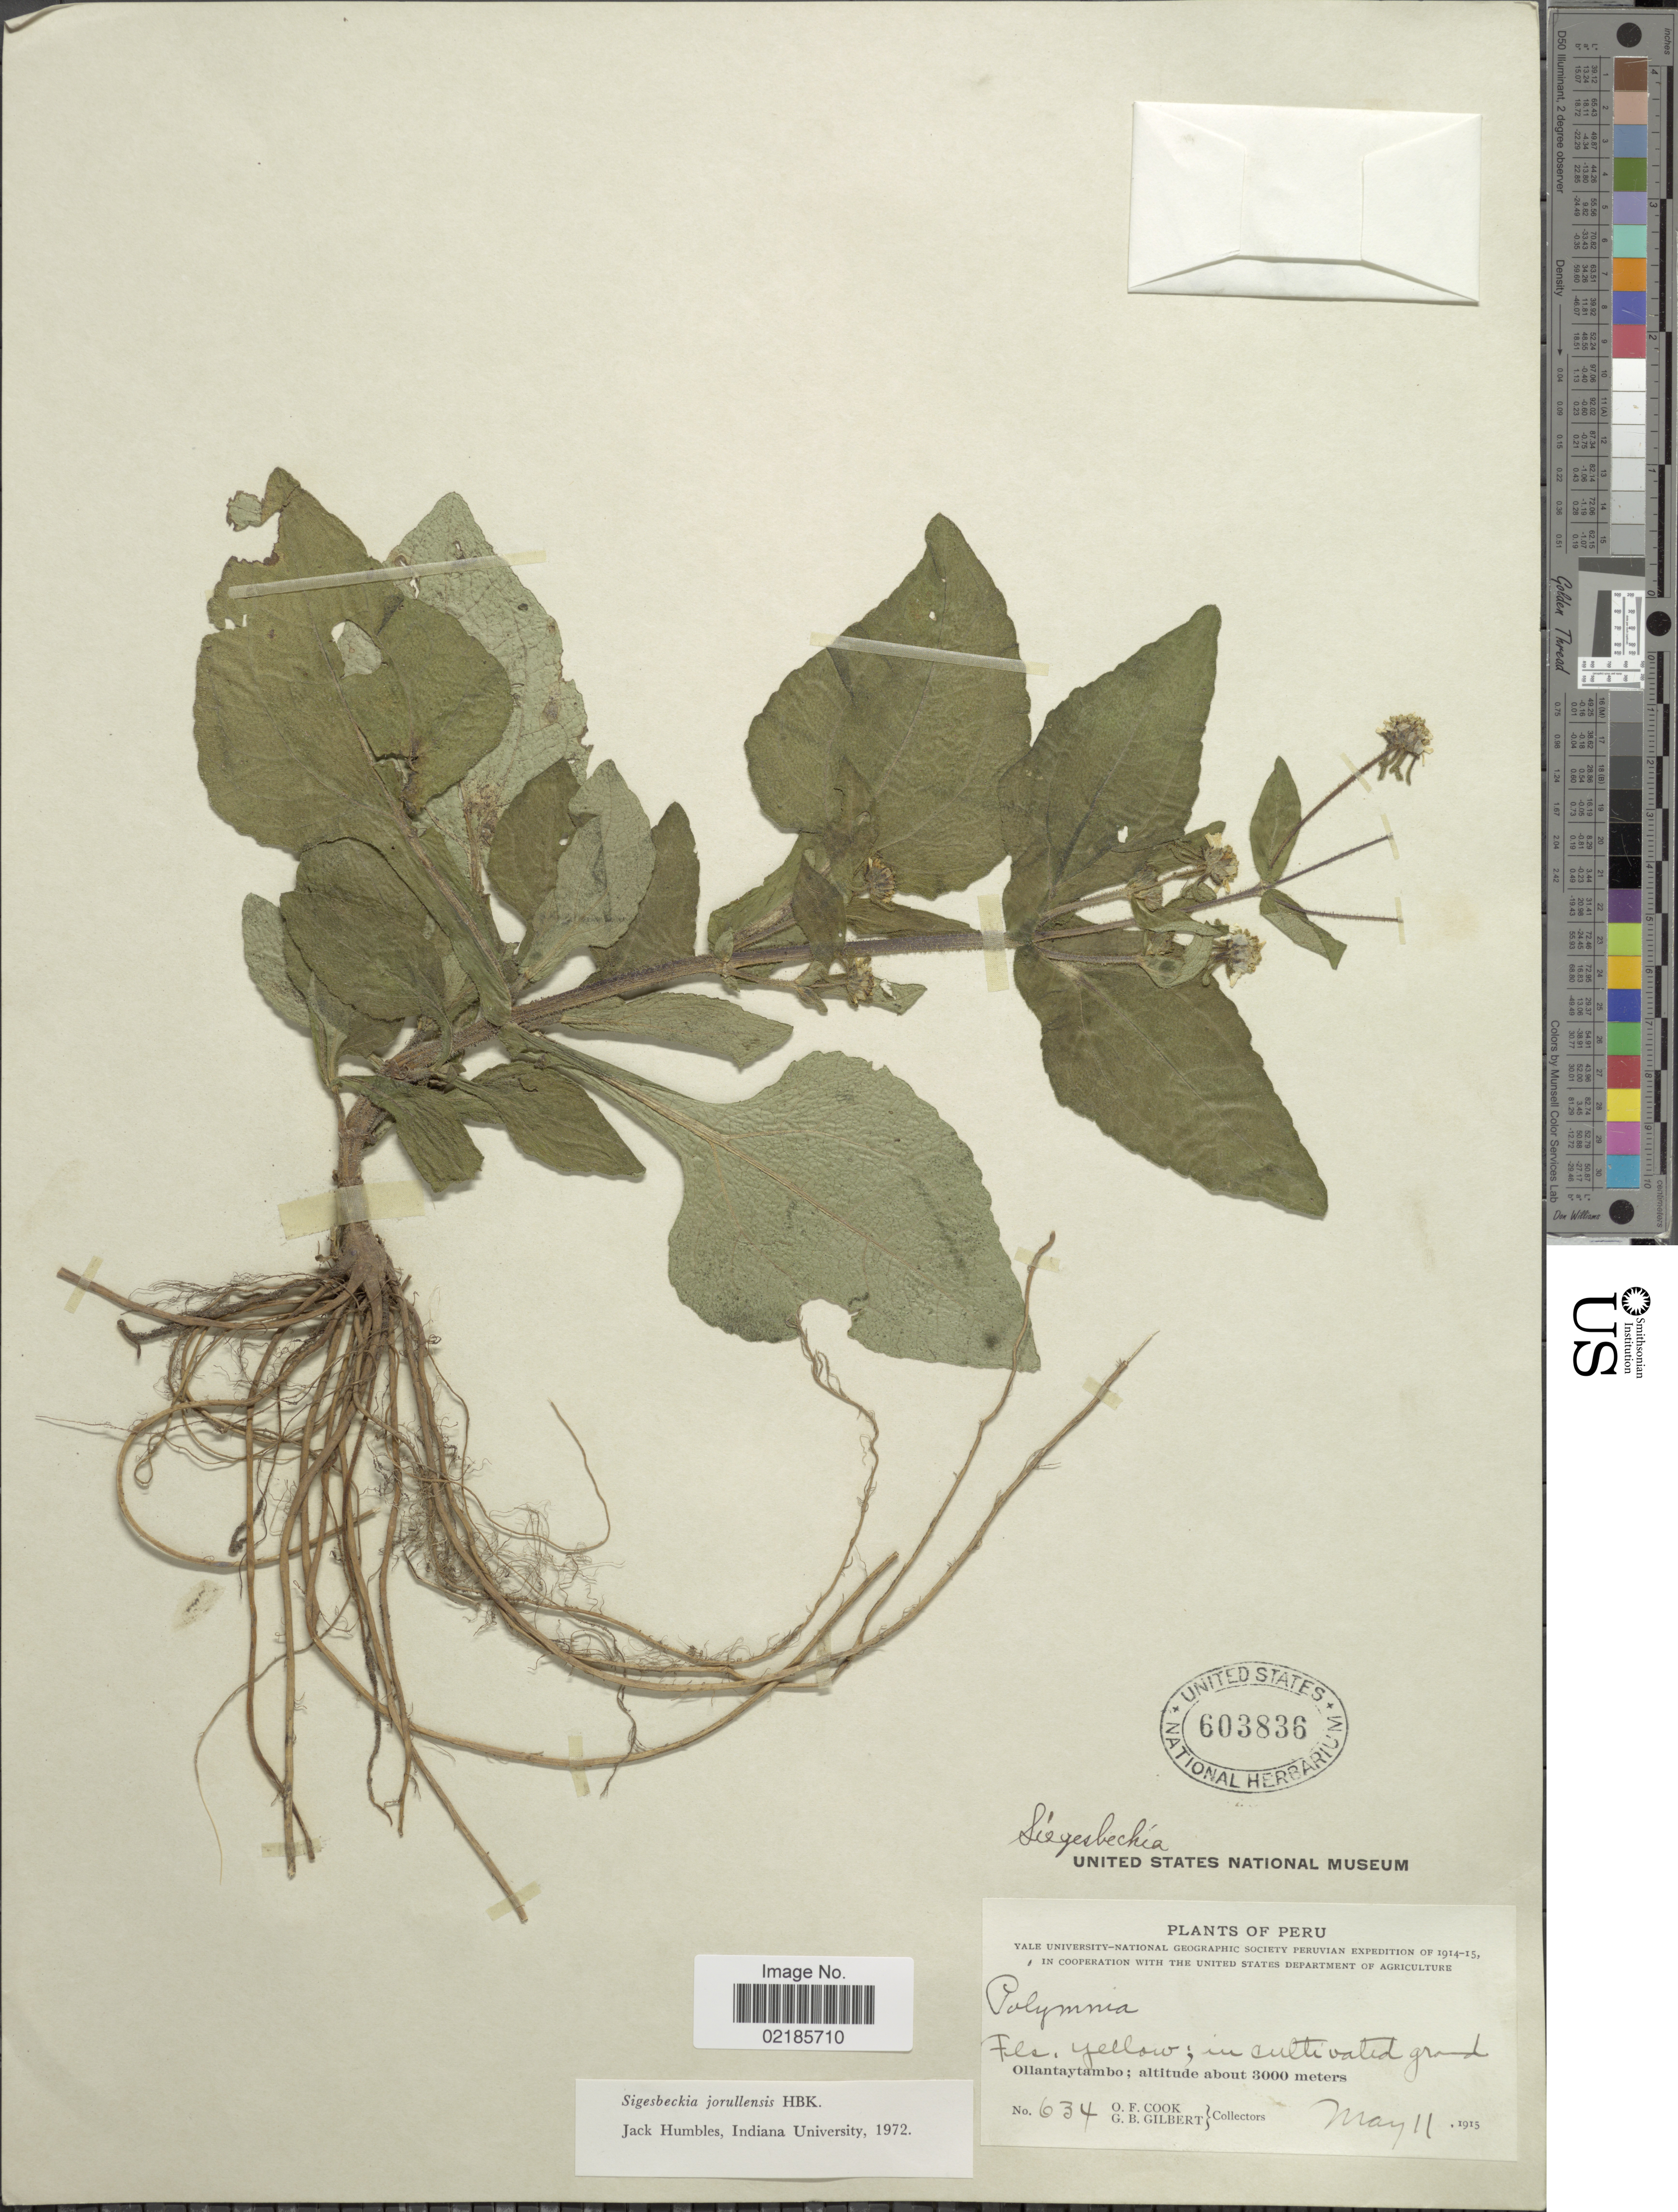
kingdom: Plantae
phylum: Tracheophyta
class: Magnoliopsida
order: Asterales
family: Asteraceae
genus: Sigesbeckia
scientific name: Sigesbeckia jorullensis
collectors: O. F. Cook & G. B. Gilbert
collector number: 634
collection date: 1915-05-11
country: Peru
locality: In cultivated ground, Ollantaytambo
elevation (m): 3000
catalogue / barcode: US 603836